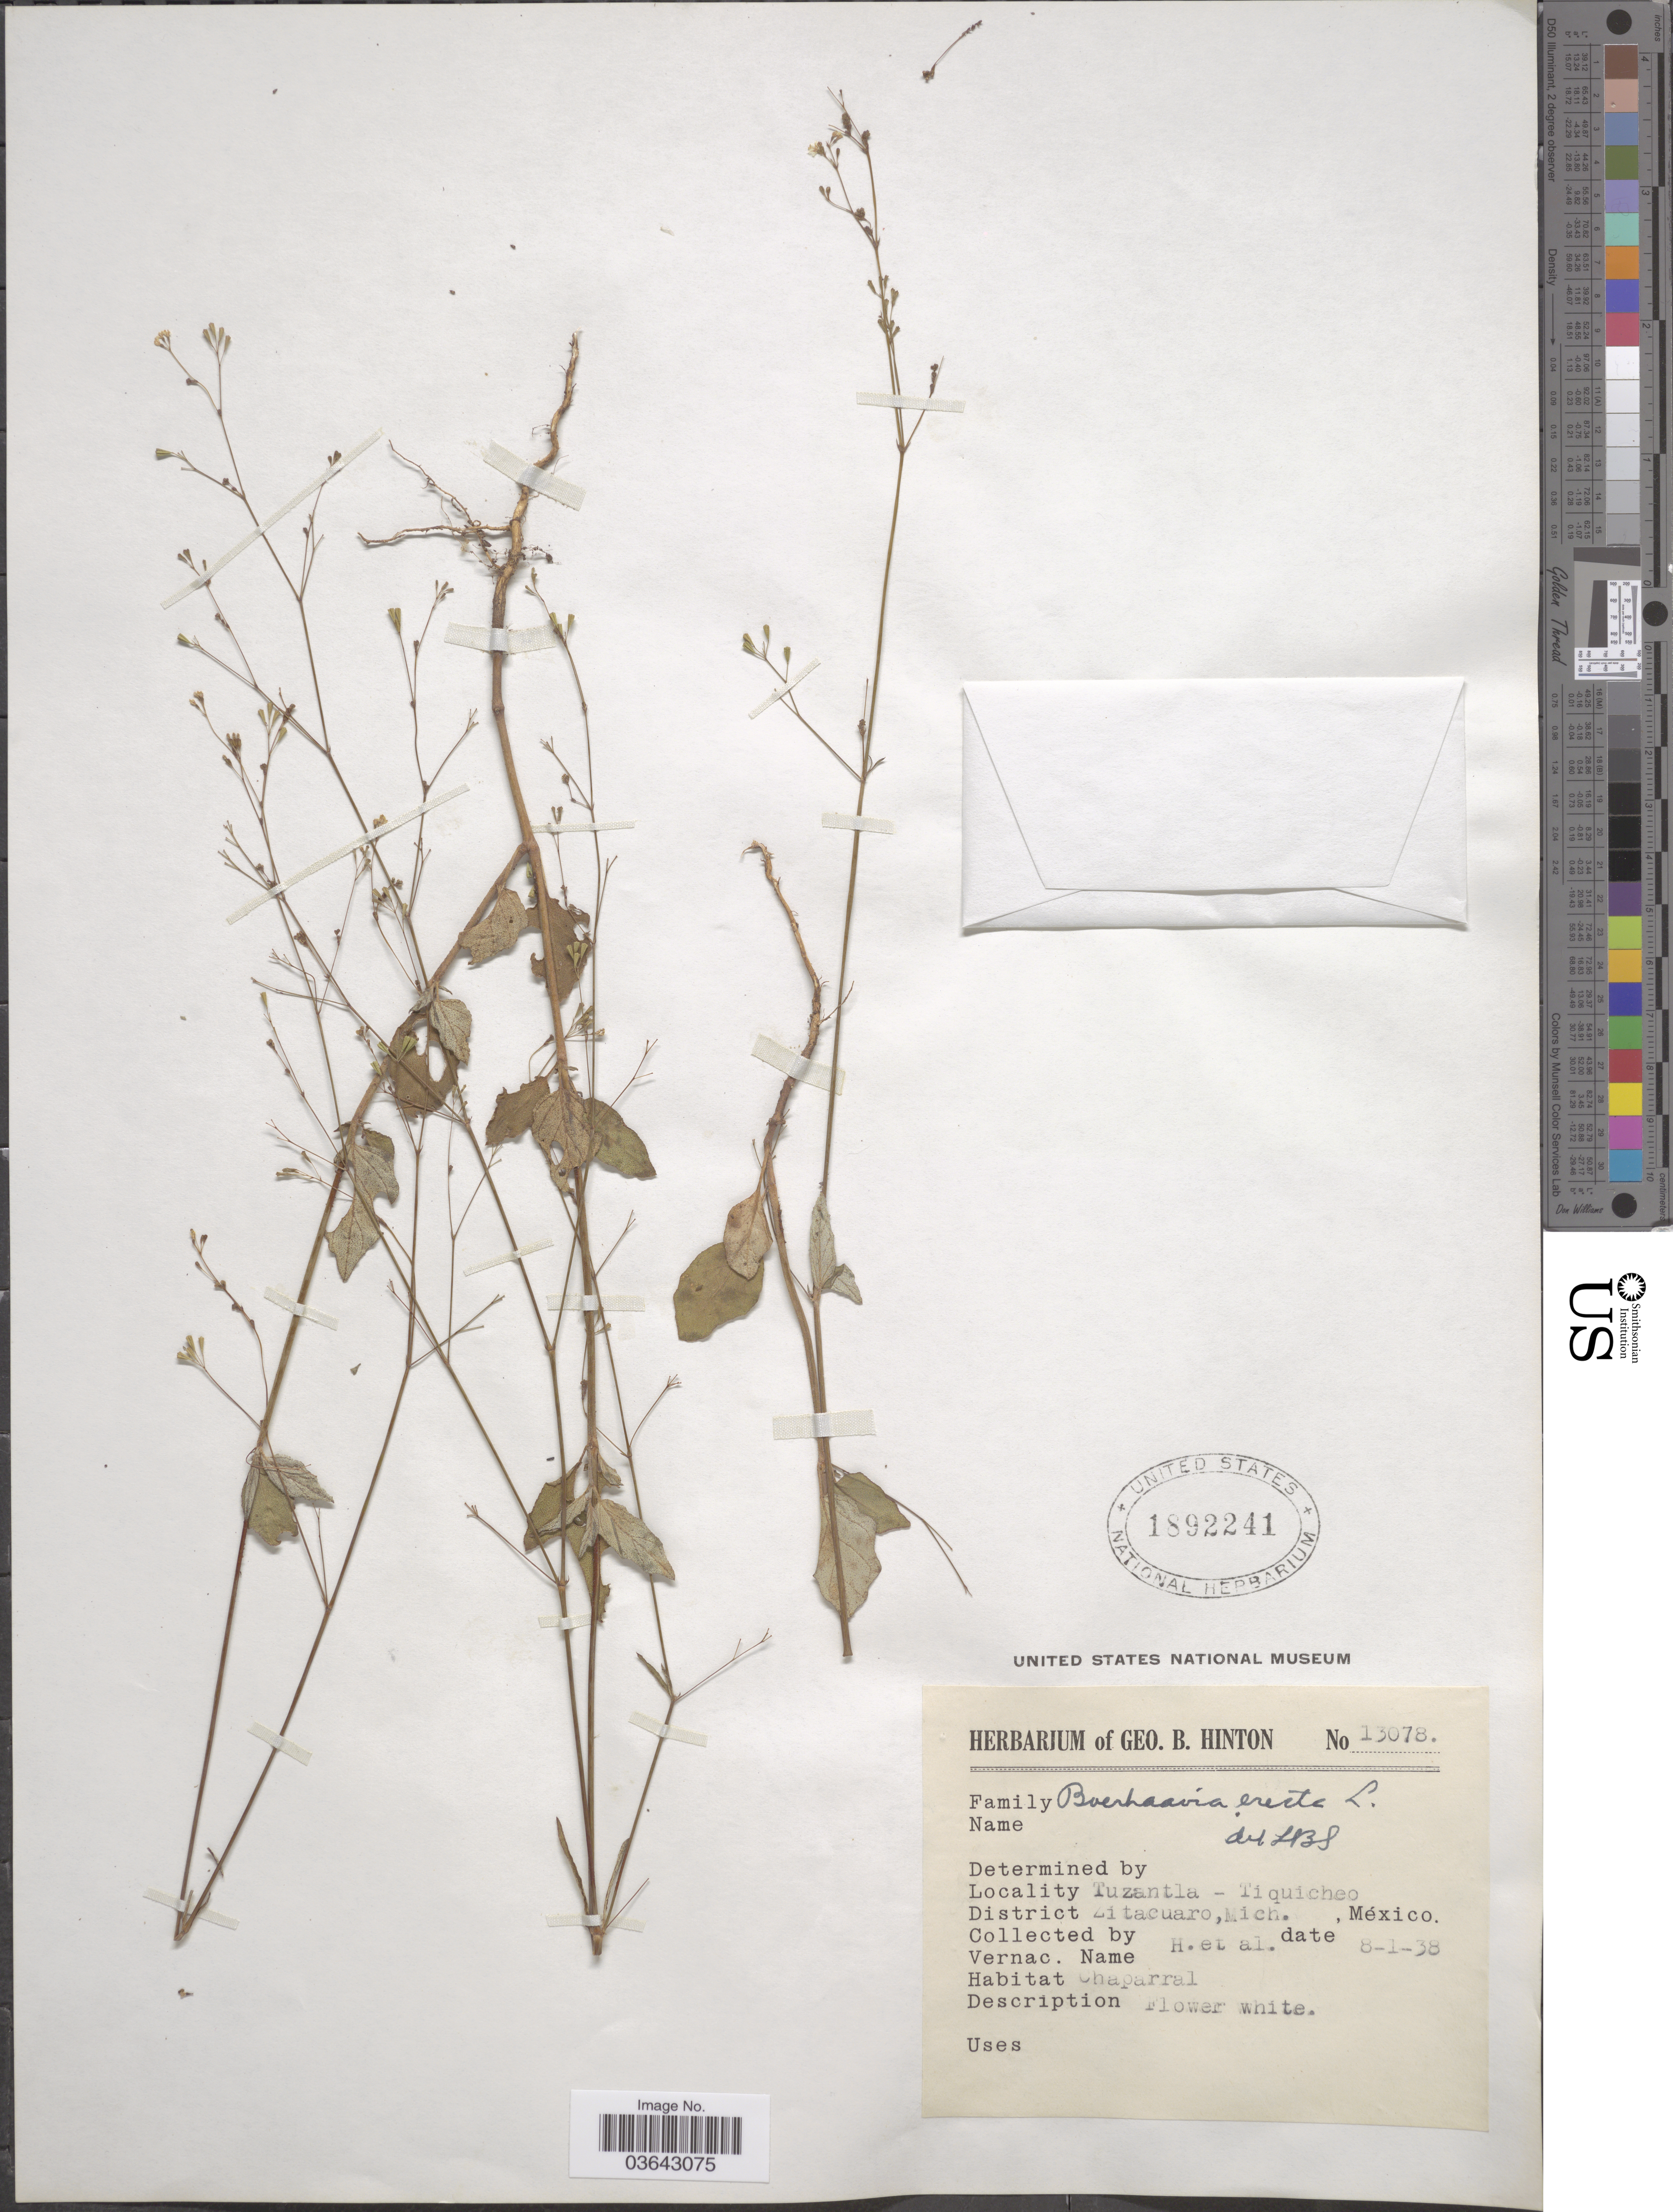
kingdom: Plantae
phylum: Tracheophyta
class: Magnoliopsida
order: Caryophyllales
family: Nyctaginaceae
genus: Boerhavia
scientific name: Boerhavia erecta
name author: L.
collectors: G. B. Hinton & et al.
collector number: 13078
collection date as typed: Transcribed d/m/y: 8/1/38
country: Mexico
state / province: Michoacán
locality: Tuzantla - Tiquicheo. District Zitacuaro.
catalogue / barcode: US 1892241